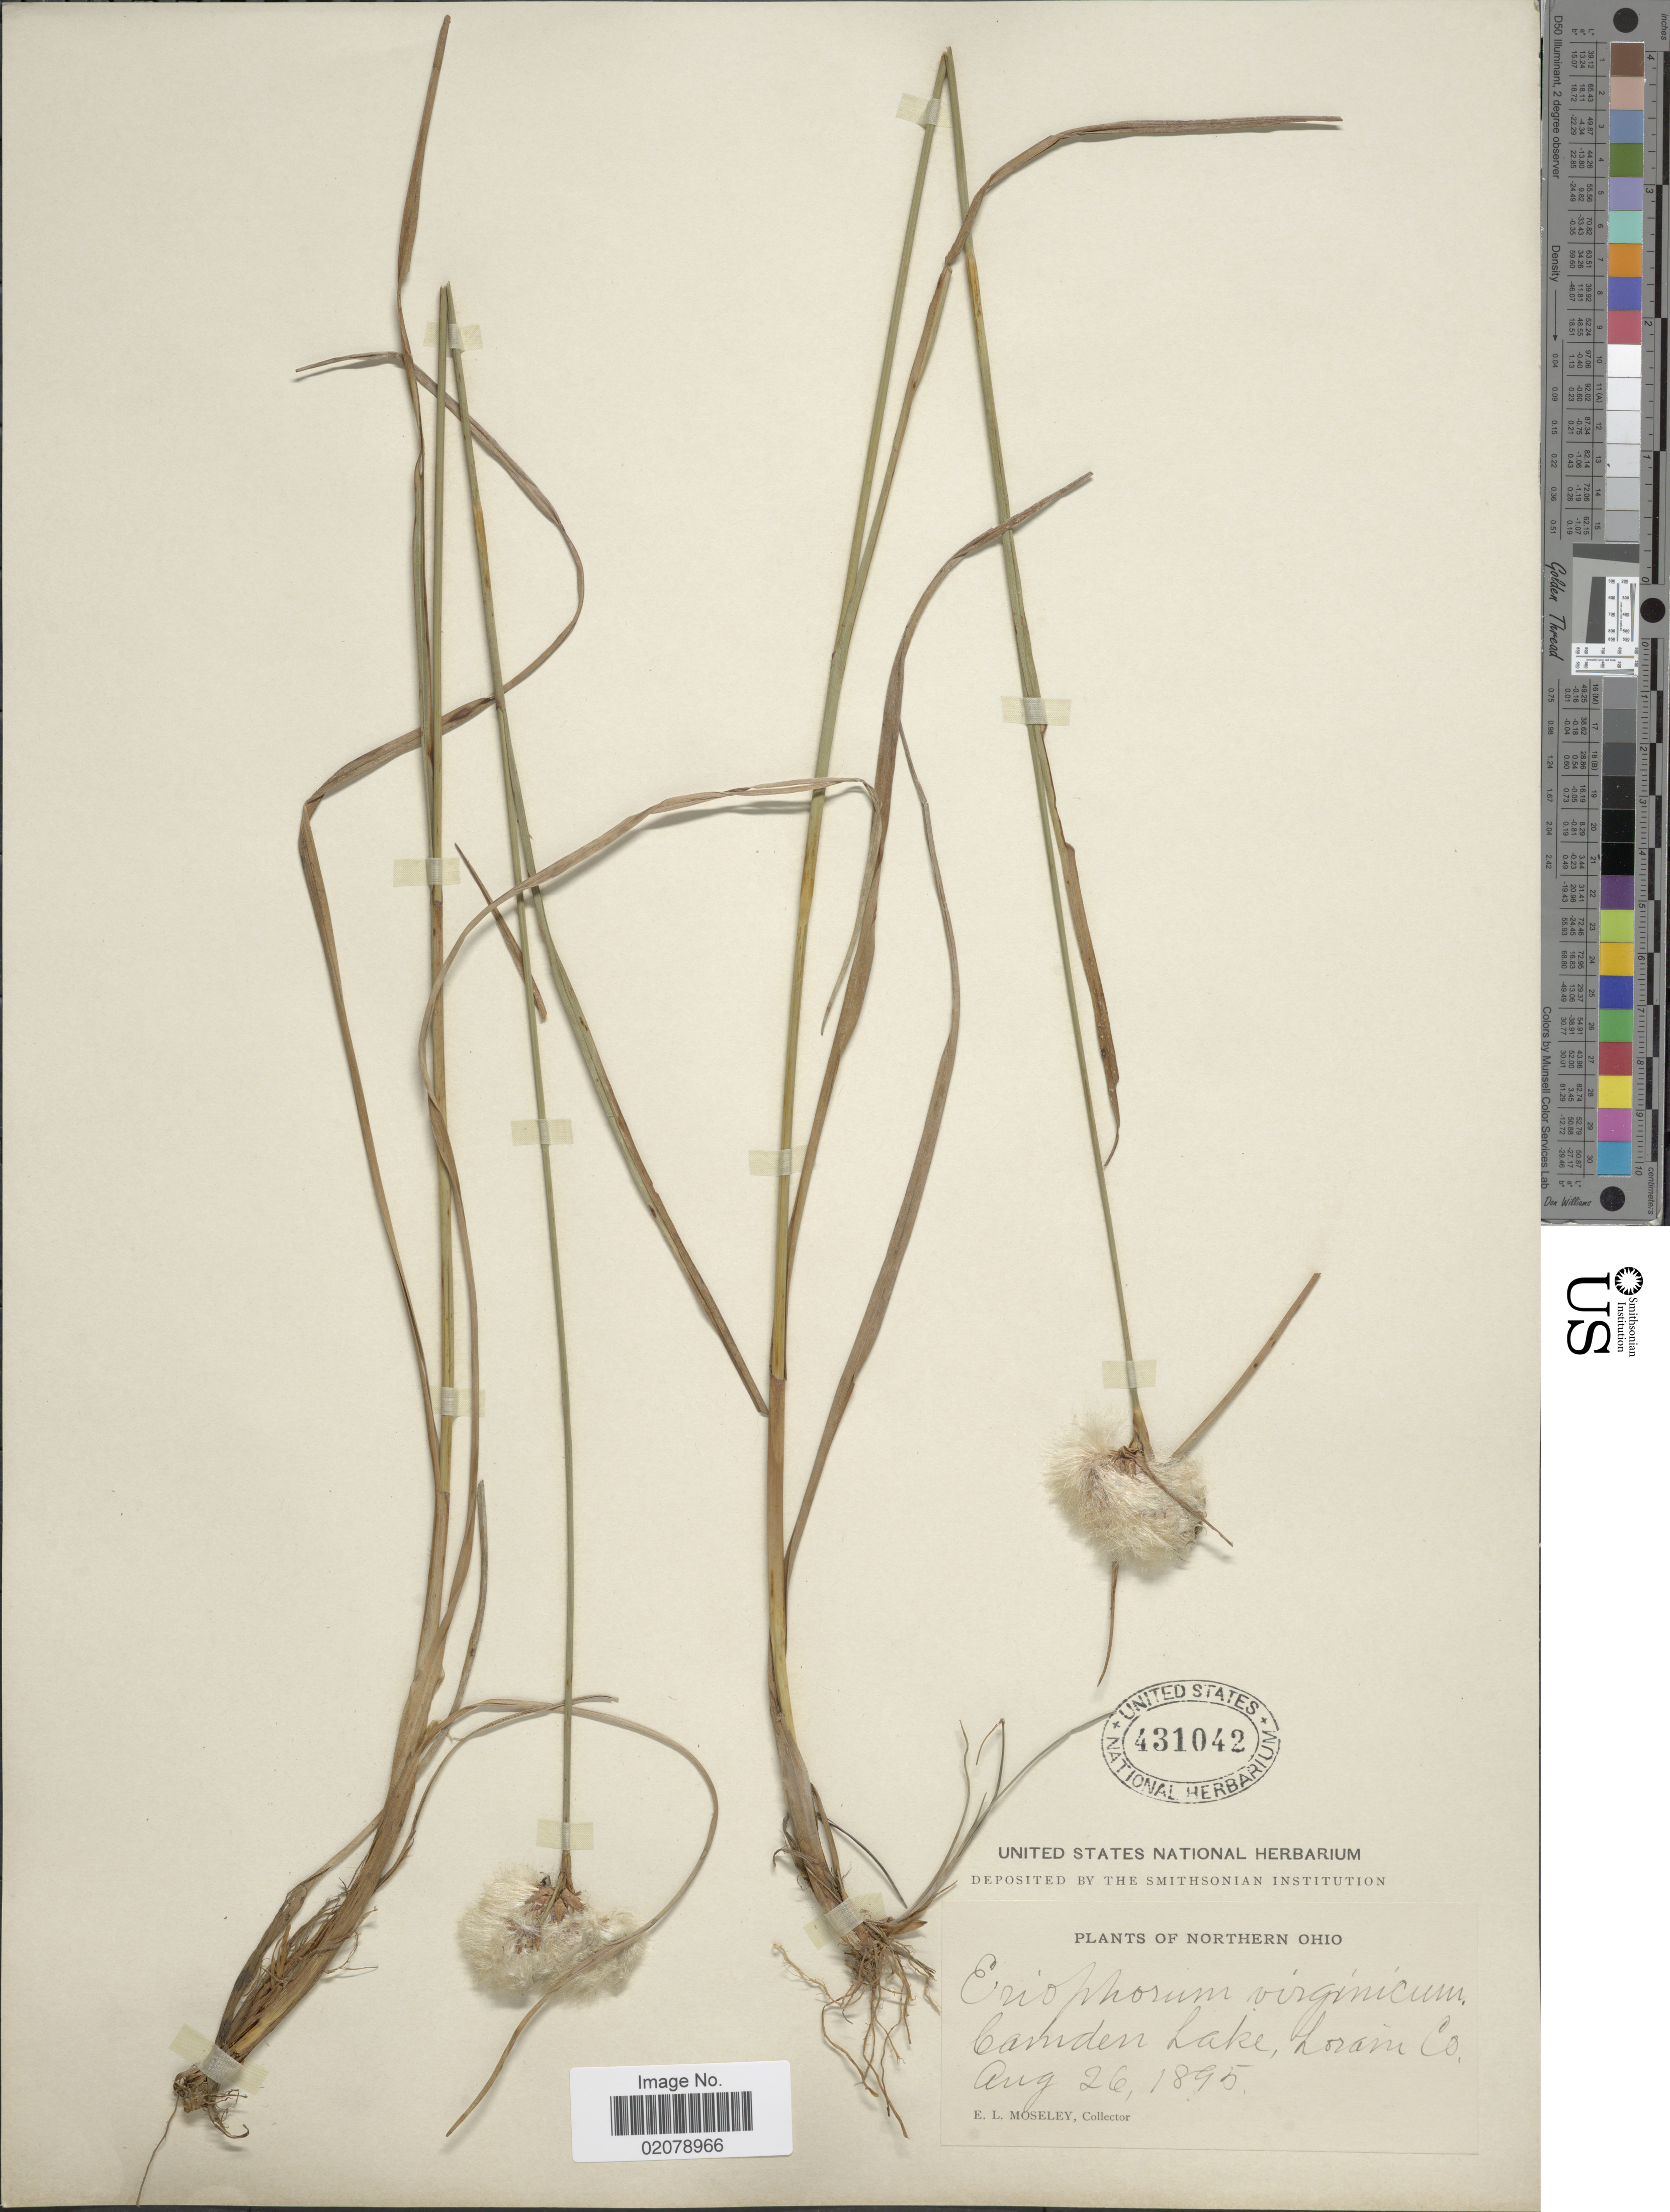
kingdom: Plantae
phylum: Tracheophyta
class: Liliopsida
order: Poales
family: Cyperaceae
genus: Eriophorum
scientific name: Eriophorum virginicum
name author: L.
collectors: E. Moseley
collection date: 1895-08-26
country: United States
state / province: Ohio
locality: Camden Lake, Loram Co.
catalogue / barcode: US 431042